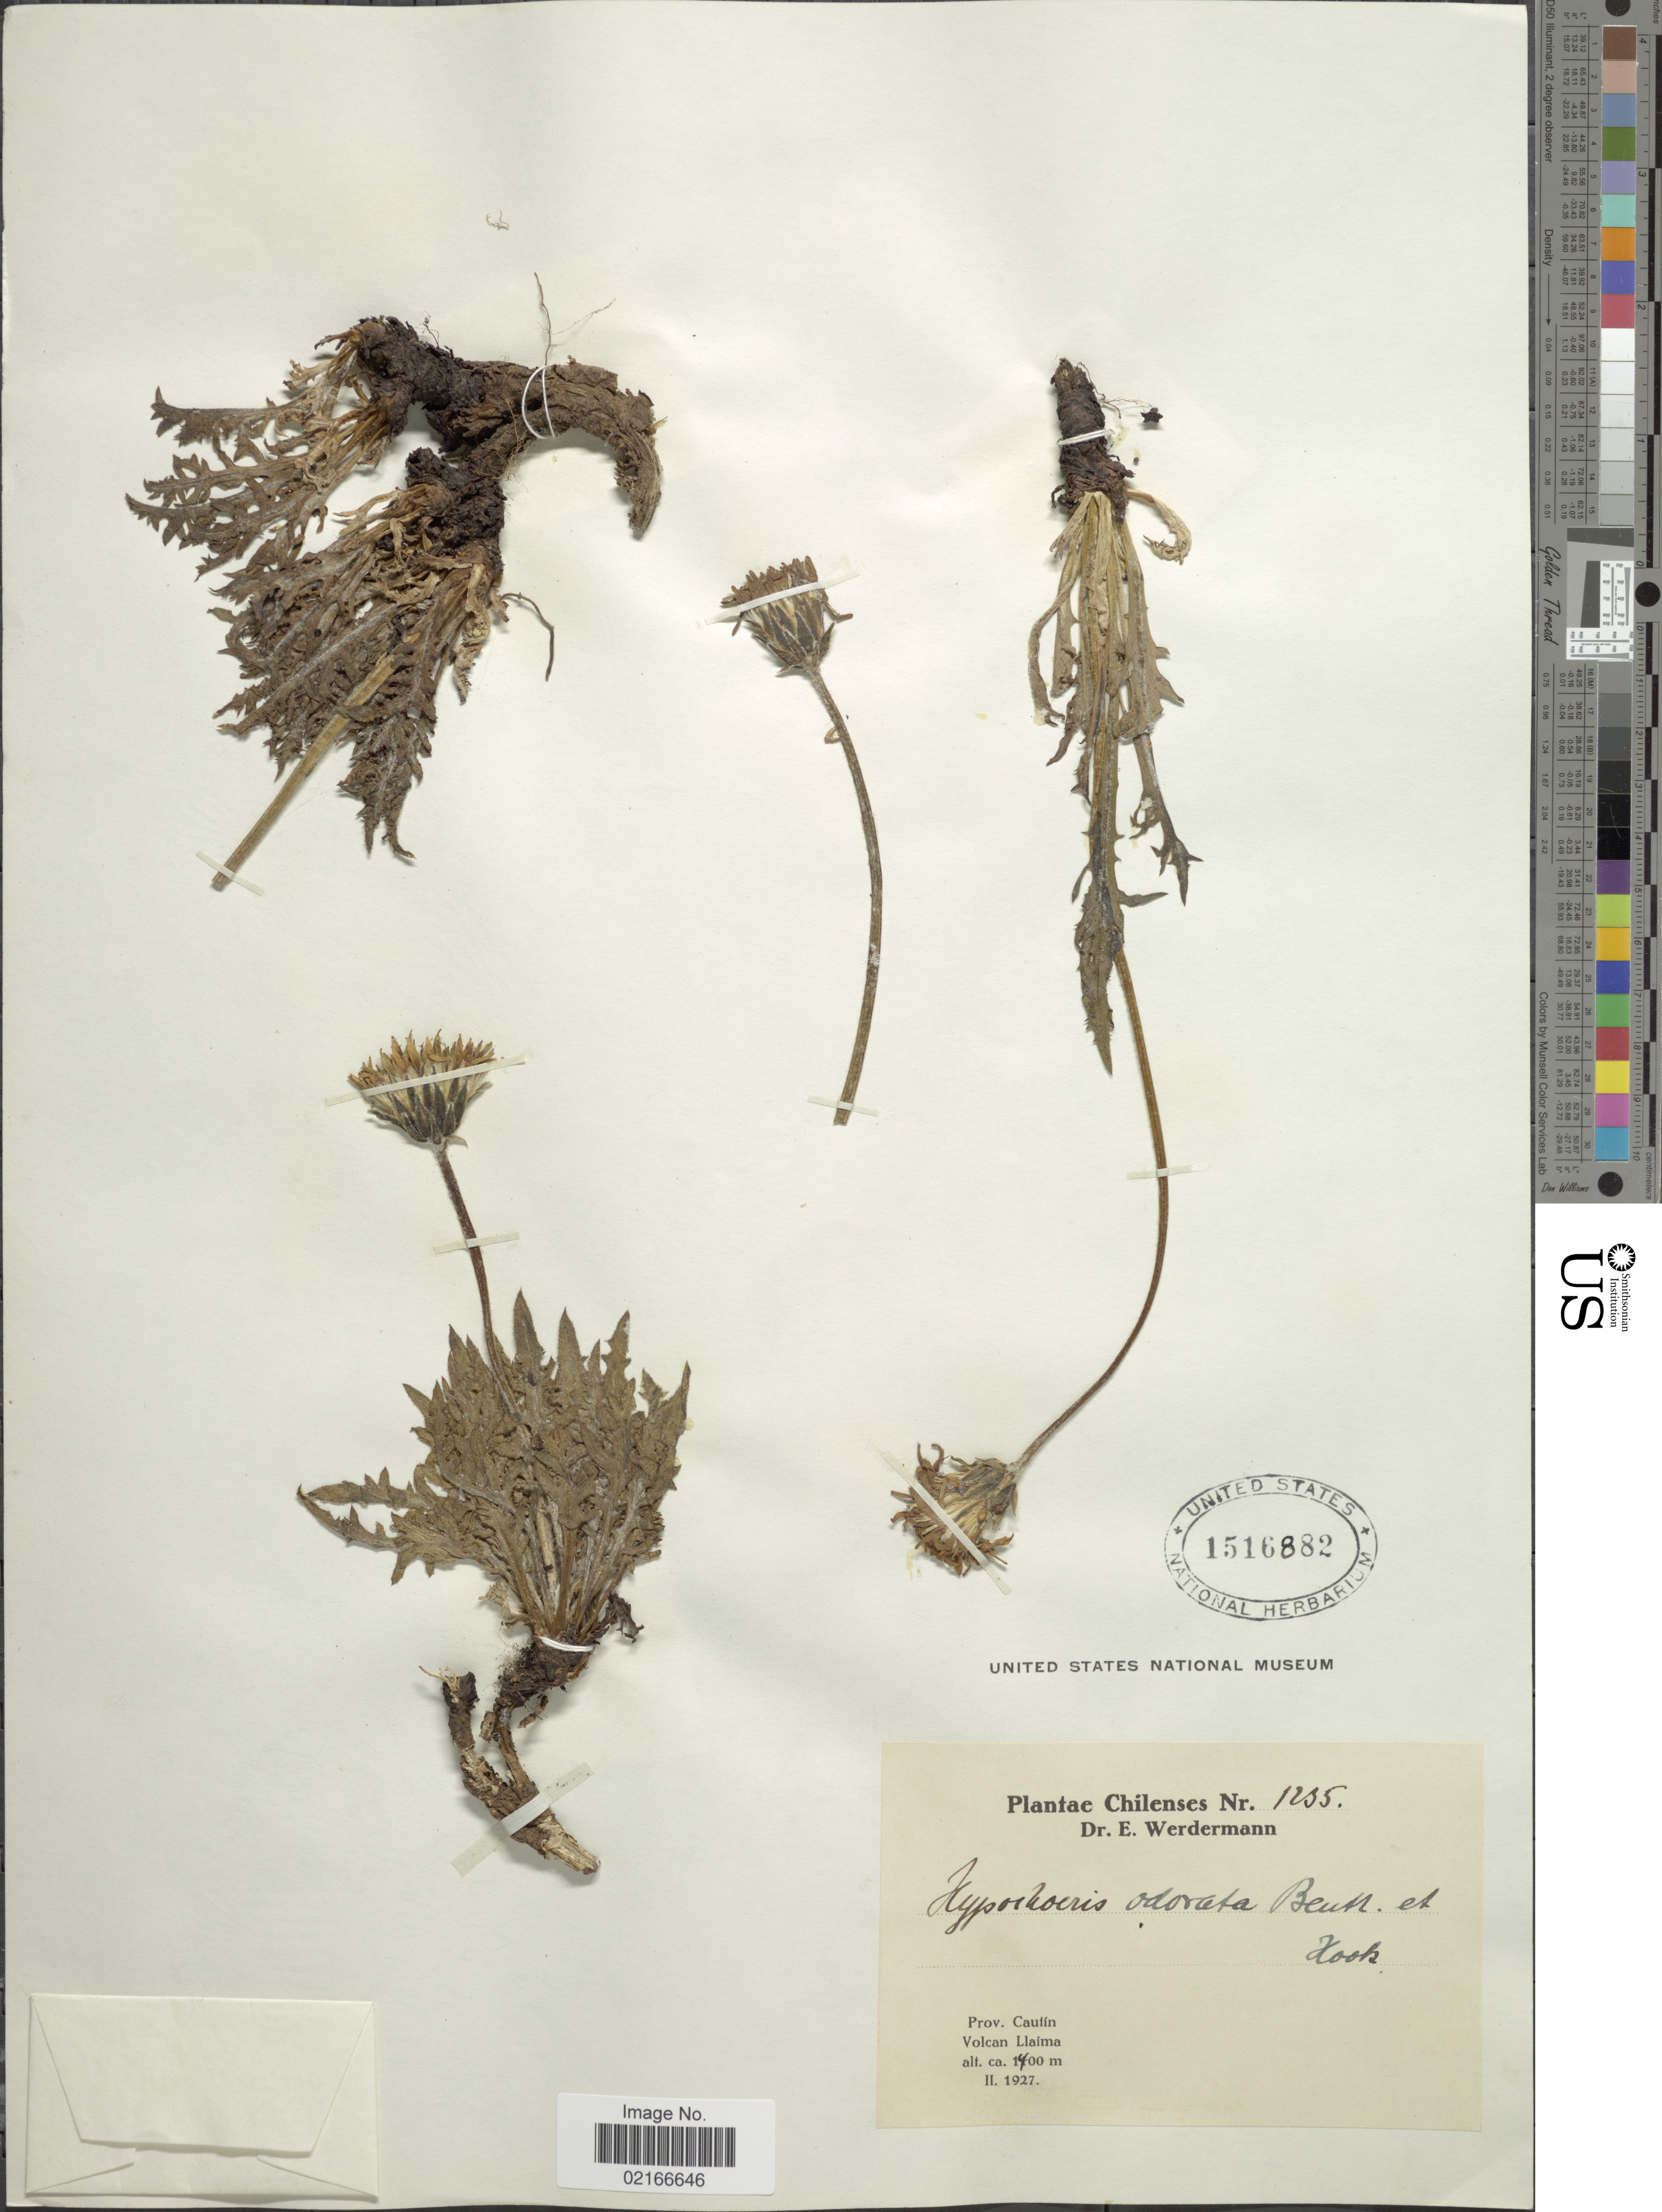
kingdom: Plantae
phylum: Tracheophyta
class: Magnoliopsida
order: Asterales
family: Asteraceae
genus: Hypochaeris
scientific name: Hypochaeris tenuifolia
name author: (Hook. & Arn.) Griseb.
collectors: E. Werdermann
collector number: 1235*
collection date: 1927-02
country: Chile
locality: Prov. Cautín. Volcan Llaima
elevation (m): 1400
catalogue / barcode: US 1516882